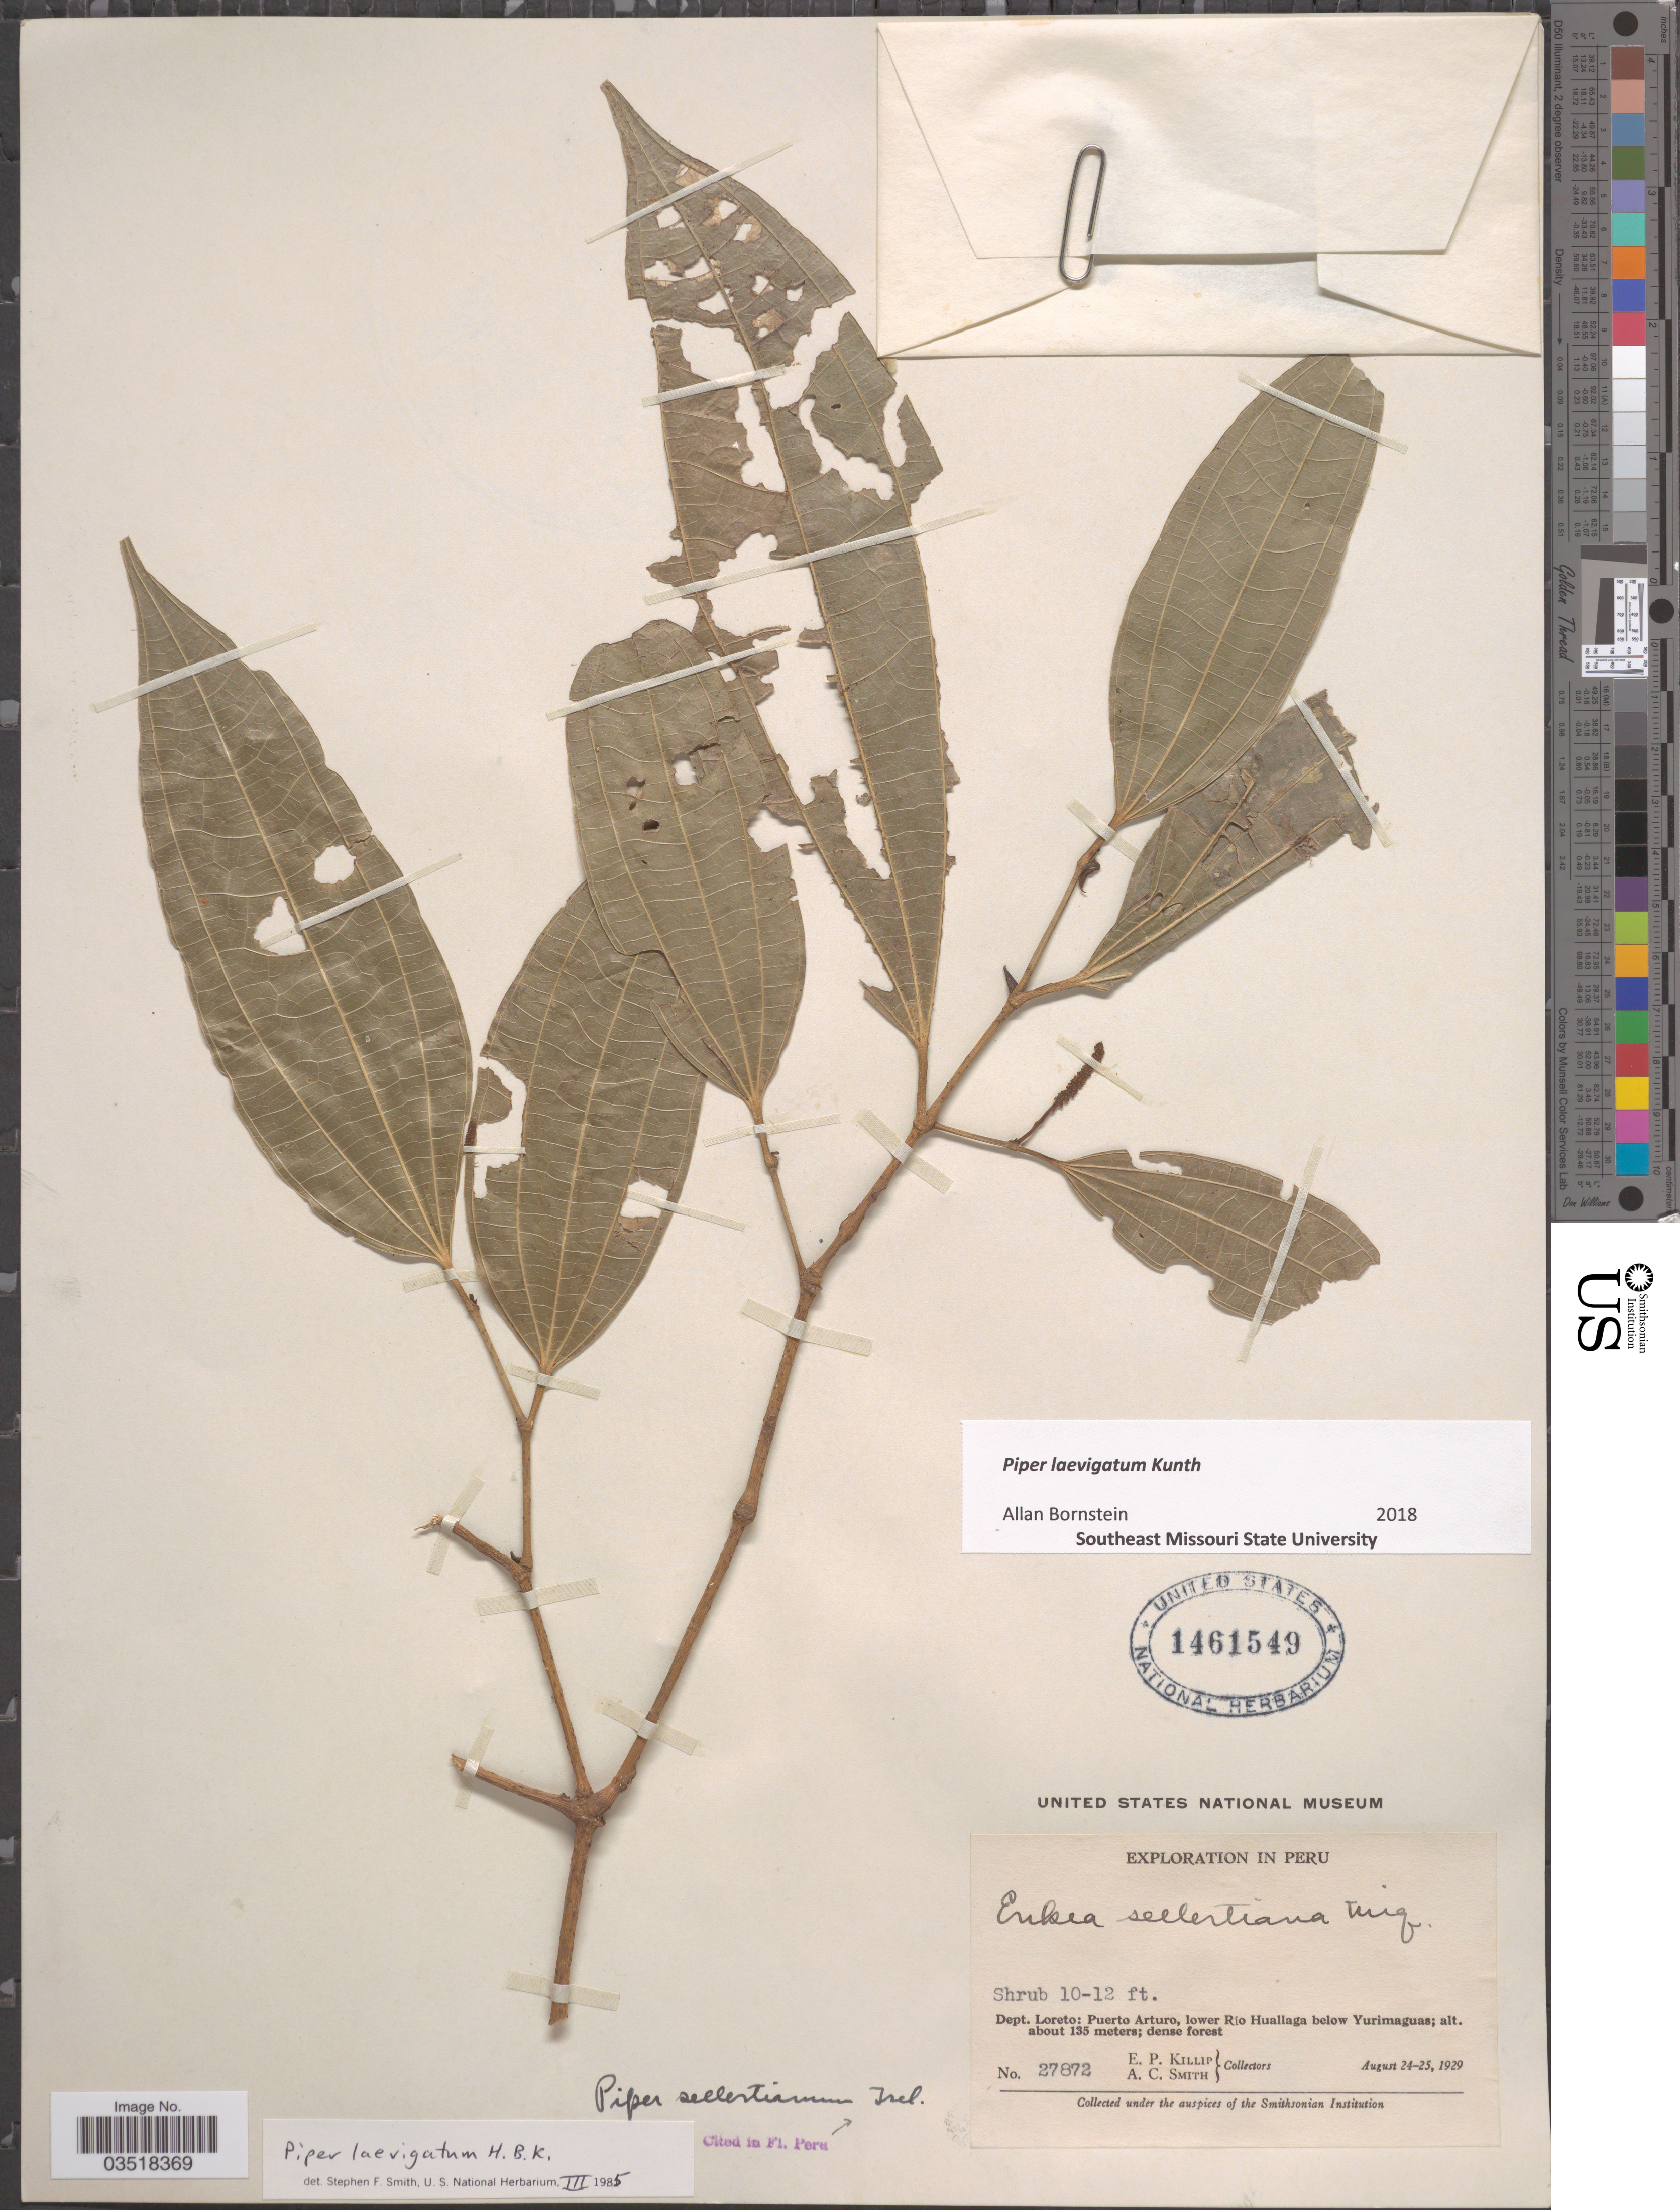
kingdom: Plantae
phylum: Tracheophyta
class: Magnoliopsida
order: Piperales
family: Piperaceae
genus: Piper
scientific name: Piper laevigatum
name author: Kunth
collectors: E. P. Killip & A. C. Smith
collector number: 27872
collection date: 1929-08-24/1929-08-25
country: Peru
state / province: Loreto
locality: Dept. Loreto: Puerto Arturo, lower Río Huallaga below Yurimaguas.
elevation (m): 135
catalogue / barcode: US 1461549